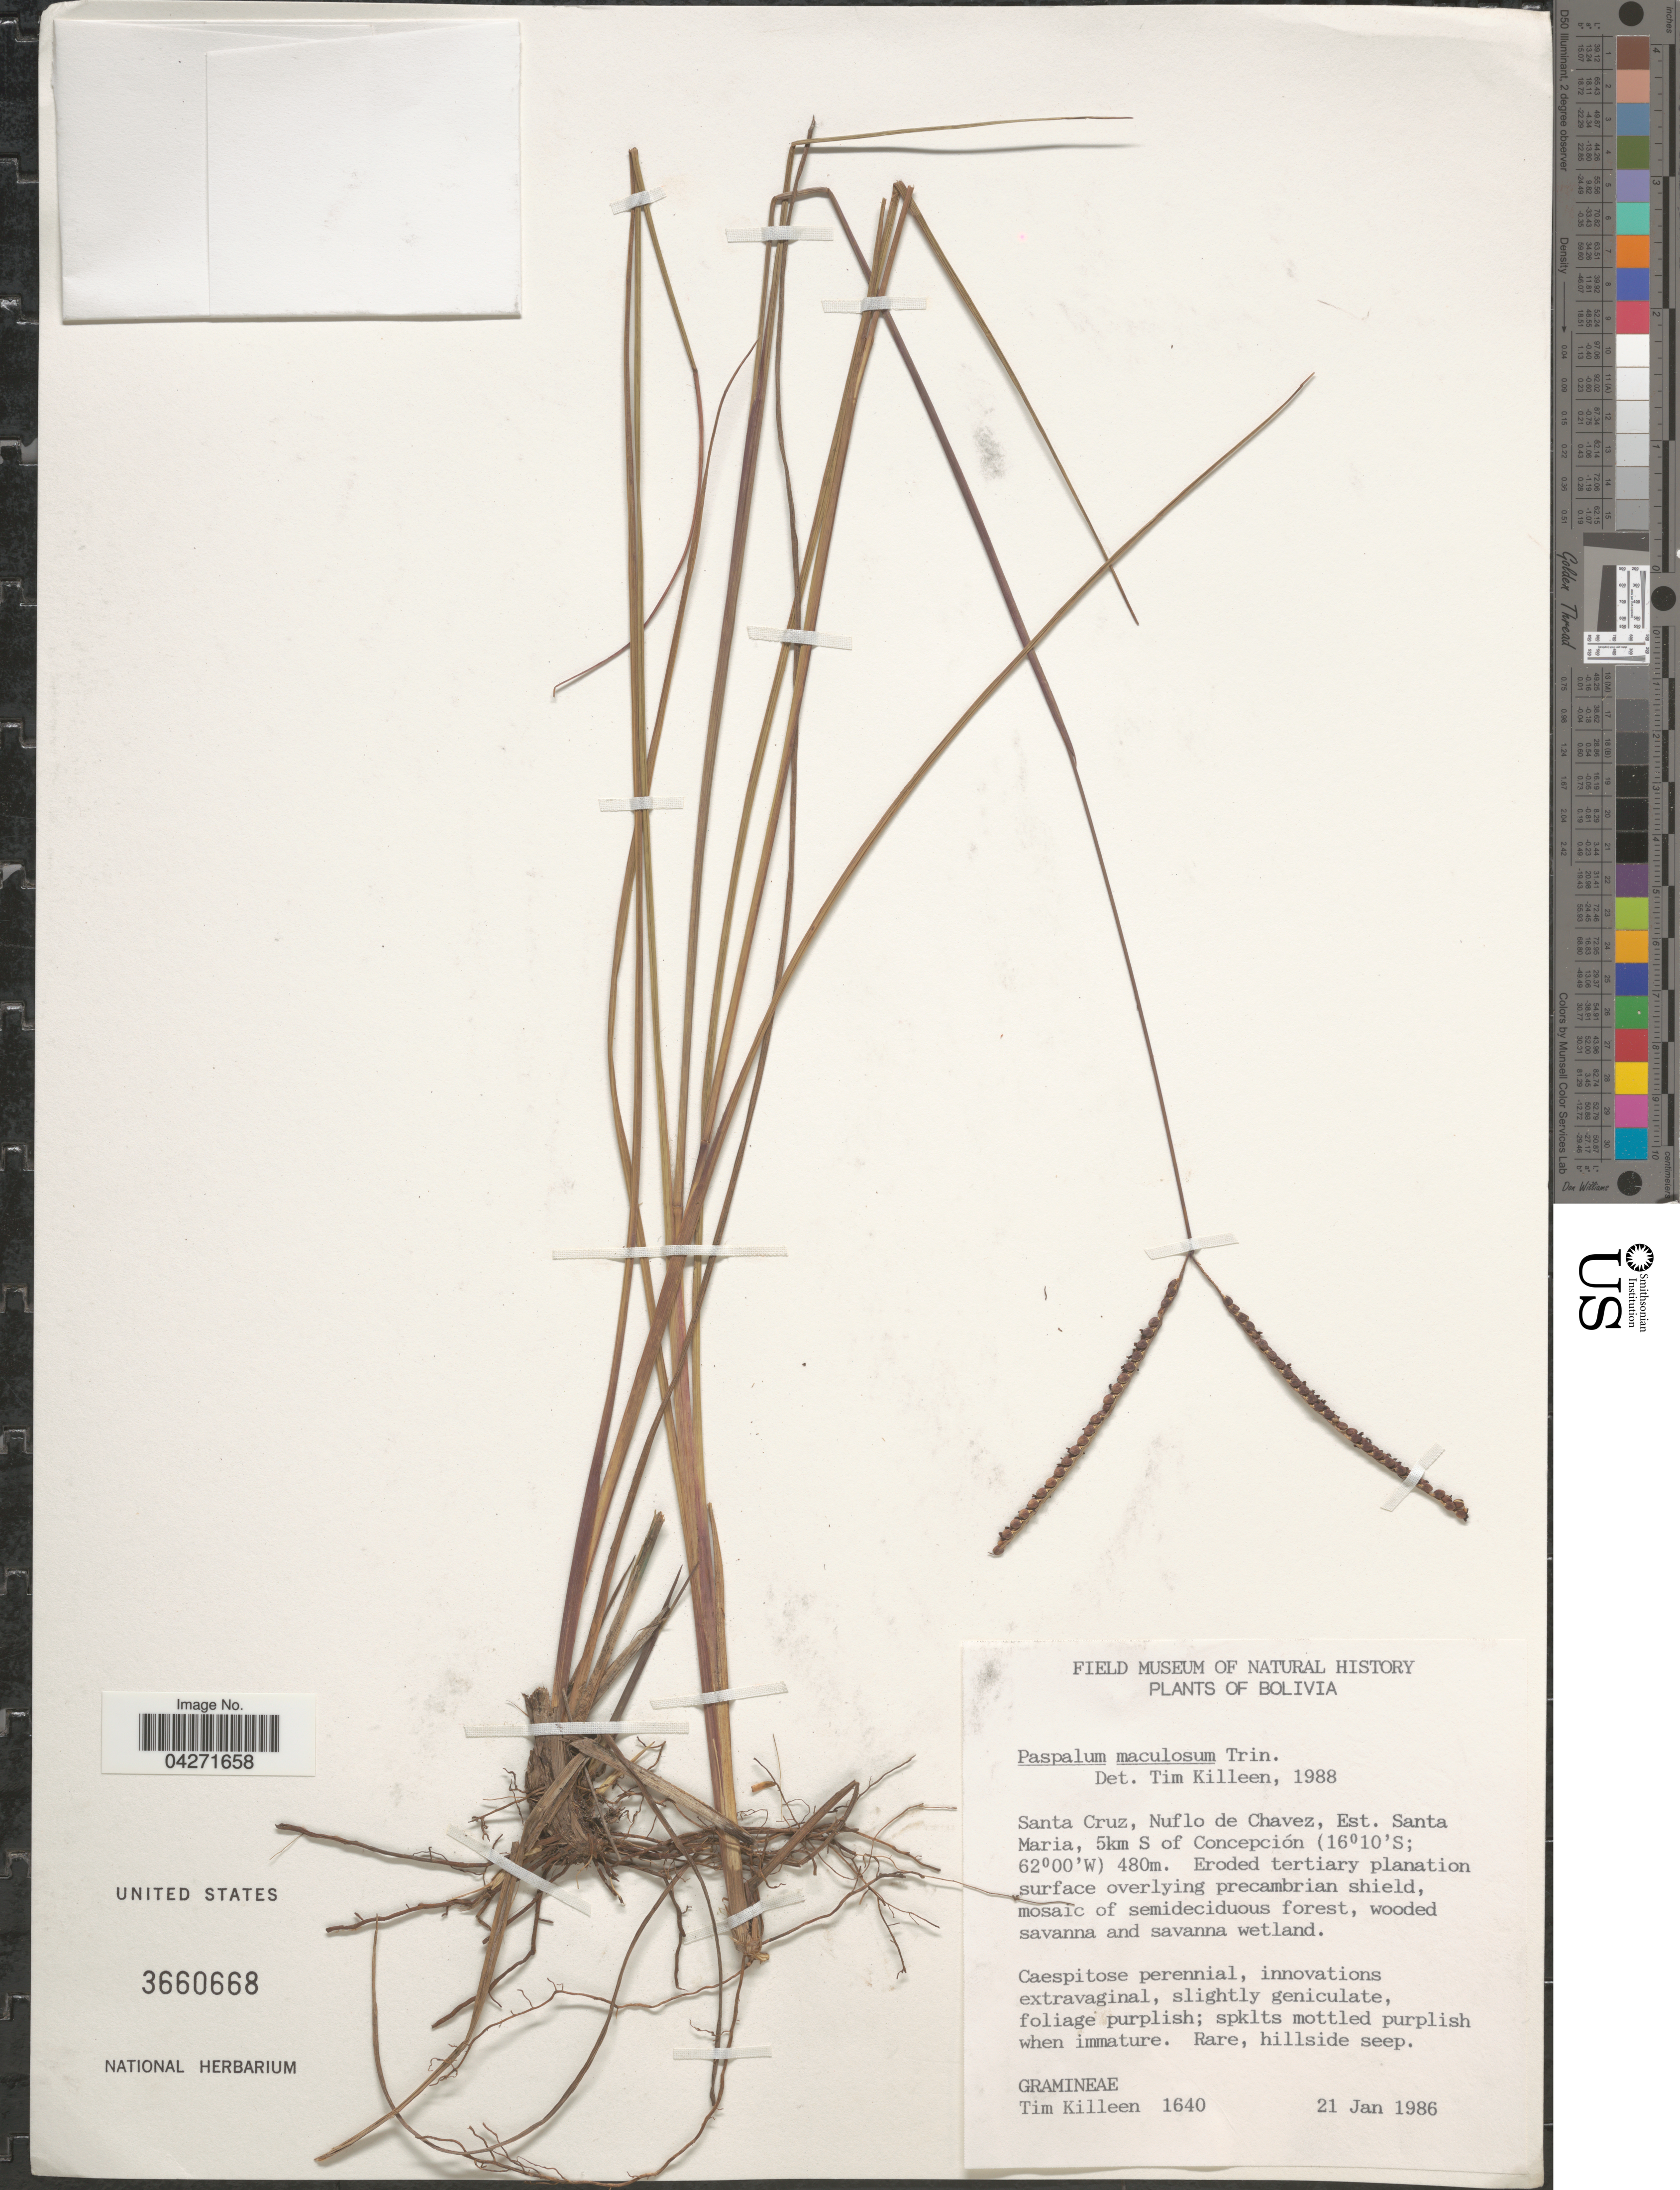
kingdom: Plantae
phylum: Tracheophyta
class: Liliopsida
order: Poales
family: Poaceae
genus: Paspalum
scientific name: Paspalum maculosum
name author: Trin.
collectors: T. J. Killeen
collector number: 1640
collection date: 1986-01-21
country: Bolivia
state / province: Santa Cruz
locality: Nuflo de Chavez, Est. Santa Maria, 5km S of Concepción.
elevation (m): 480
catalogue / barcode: US 3660668